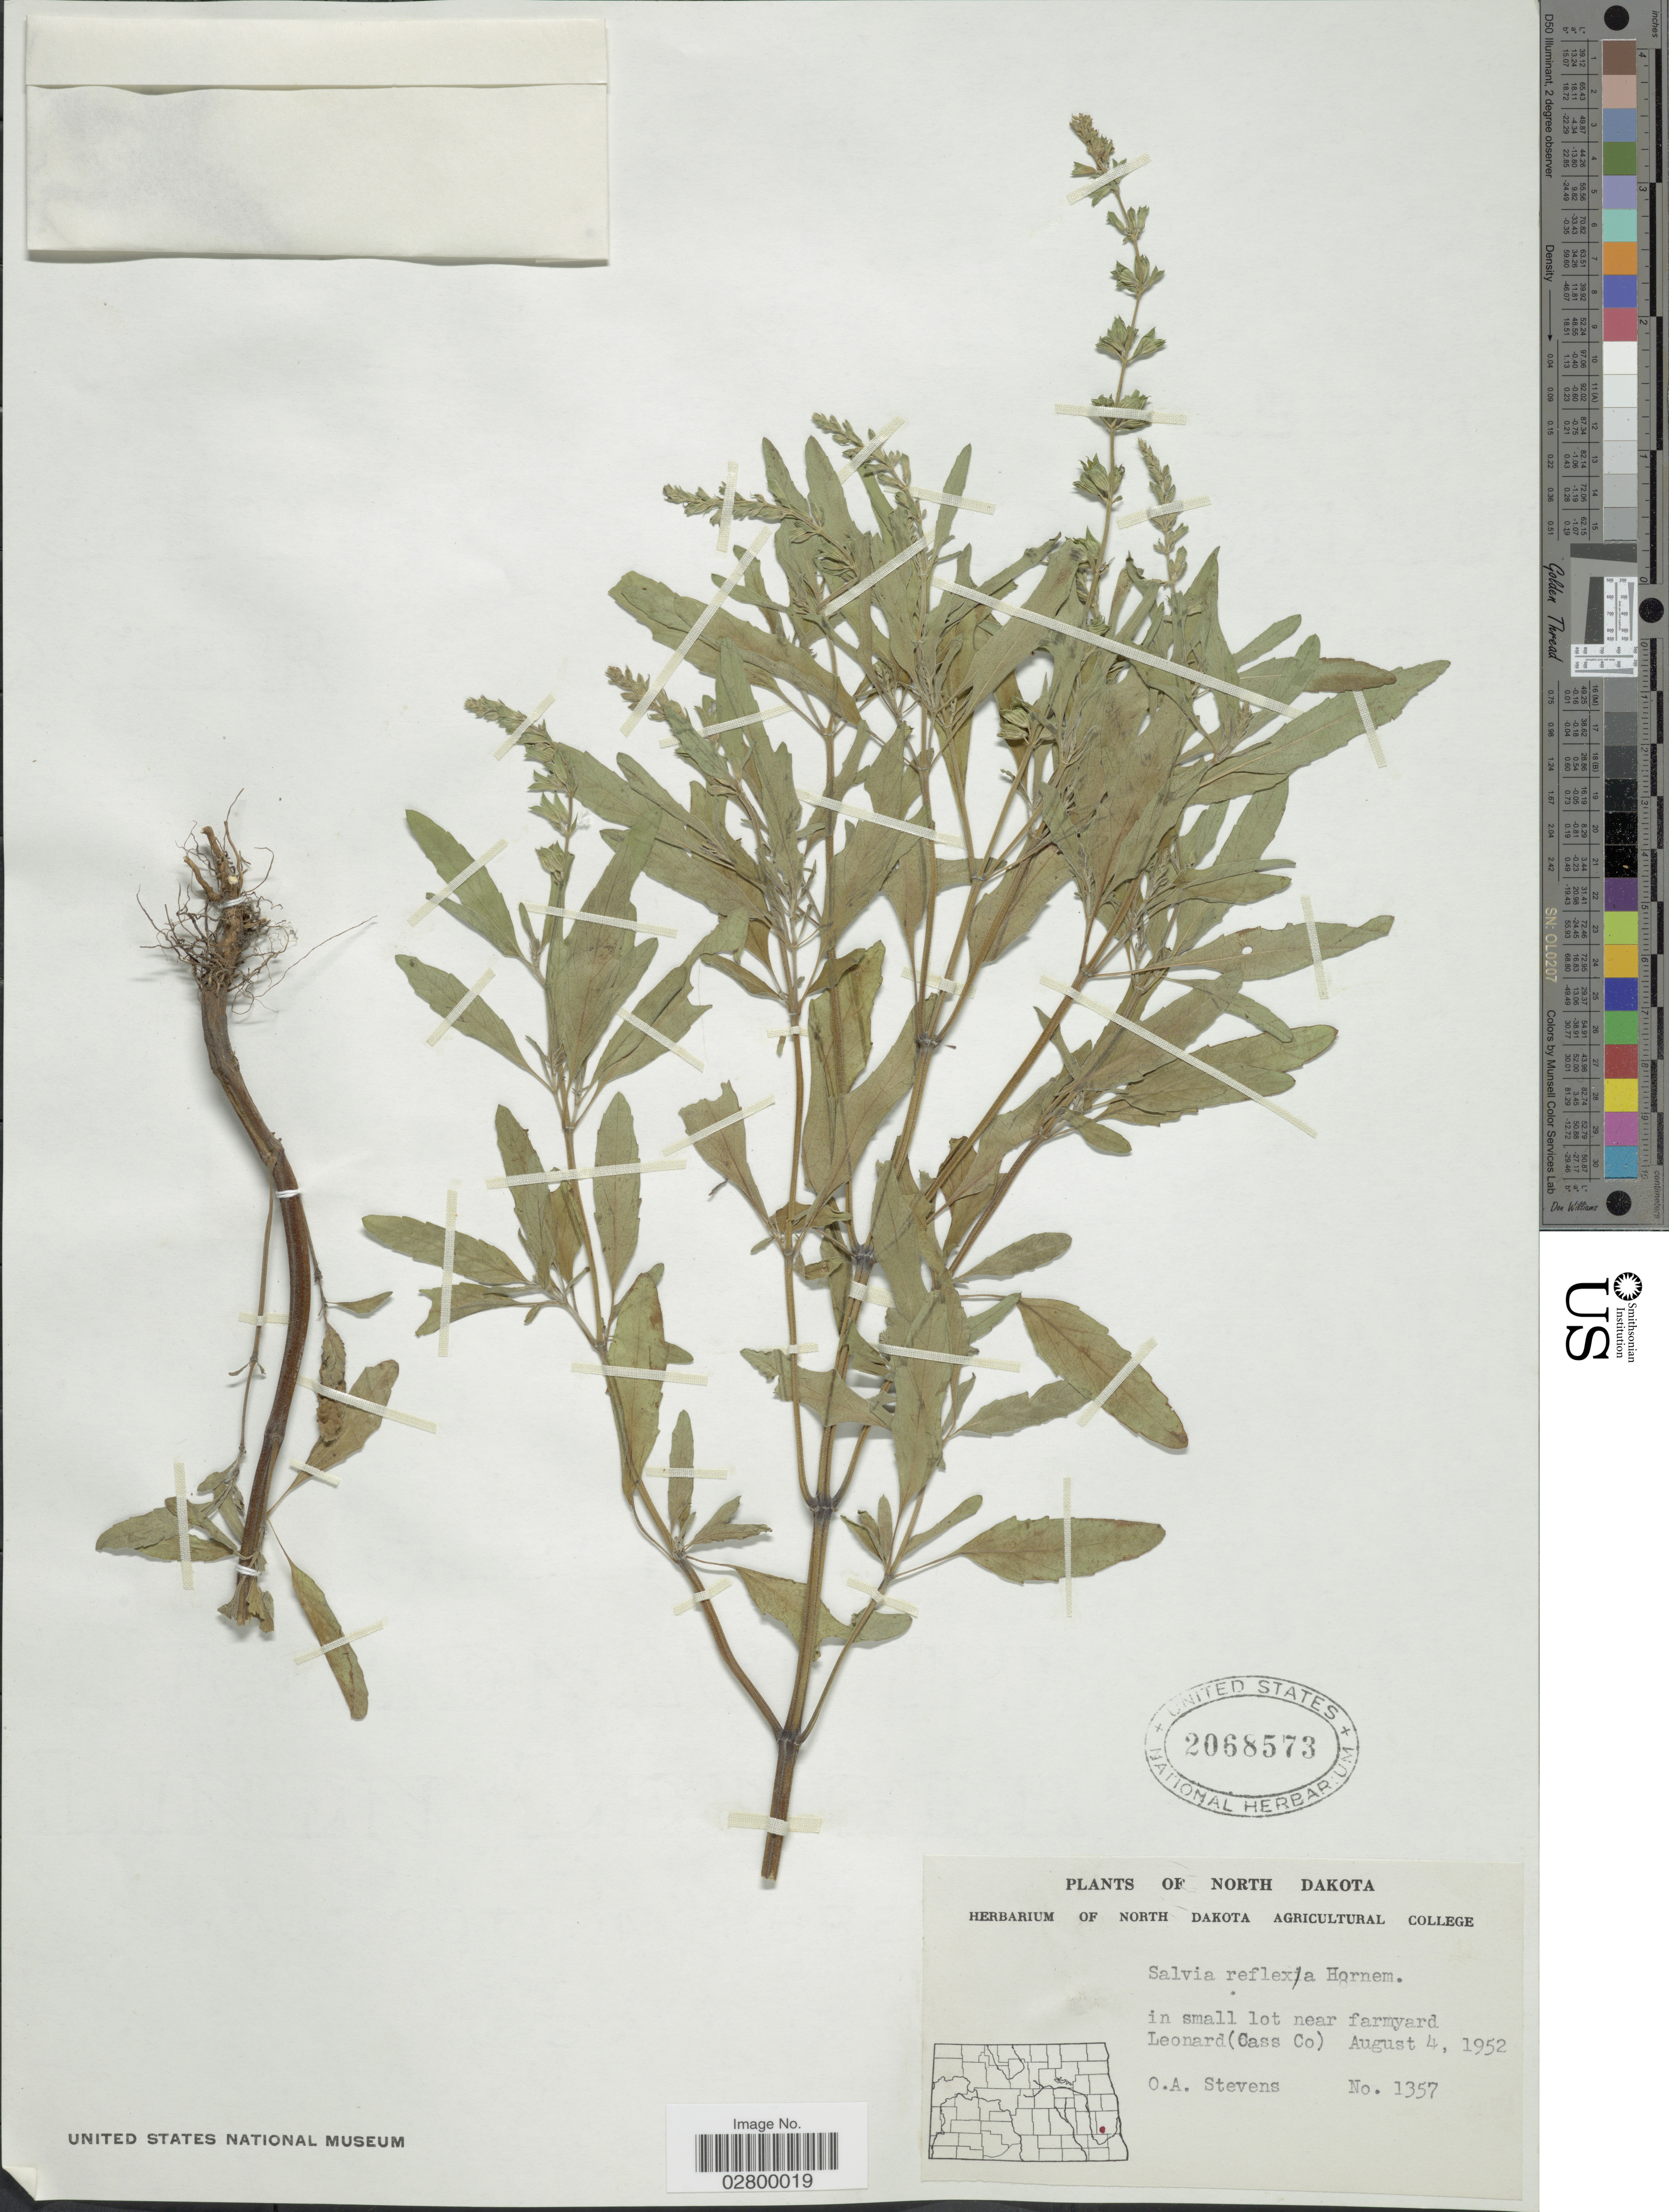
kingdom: Plantae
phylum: Tracheophyta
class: Magnoliopsida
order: Lamiales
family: Lamiaceae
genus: Salvia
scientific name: Salvia reflexa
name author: Hornem.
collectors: O. A. Stevens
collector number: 1357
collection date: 1952-08-04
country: United States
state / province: North Dakota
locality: In small lot near farmyard Leonard (Cass Co).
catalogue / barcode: US 2068573